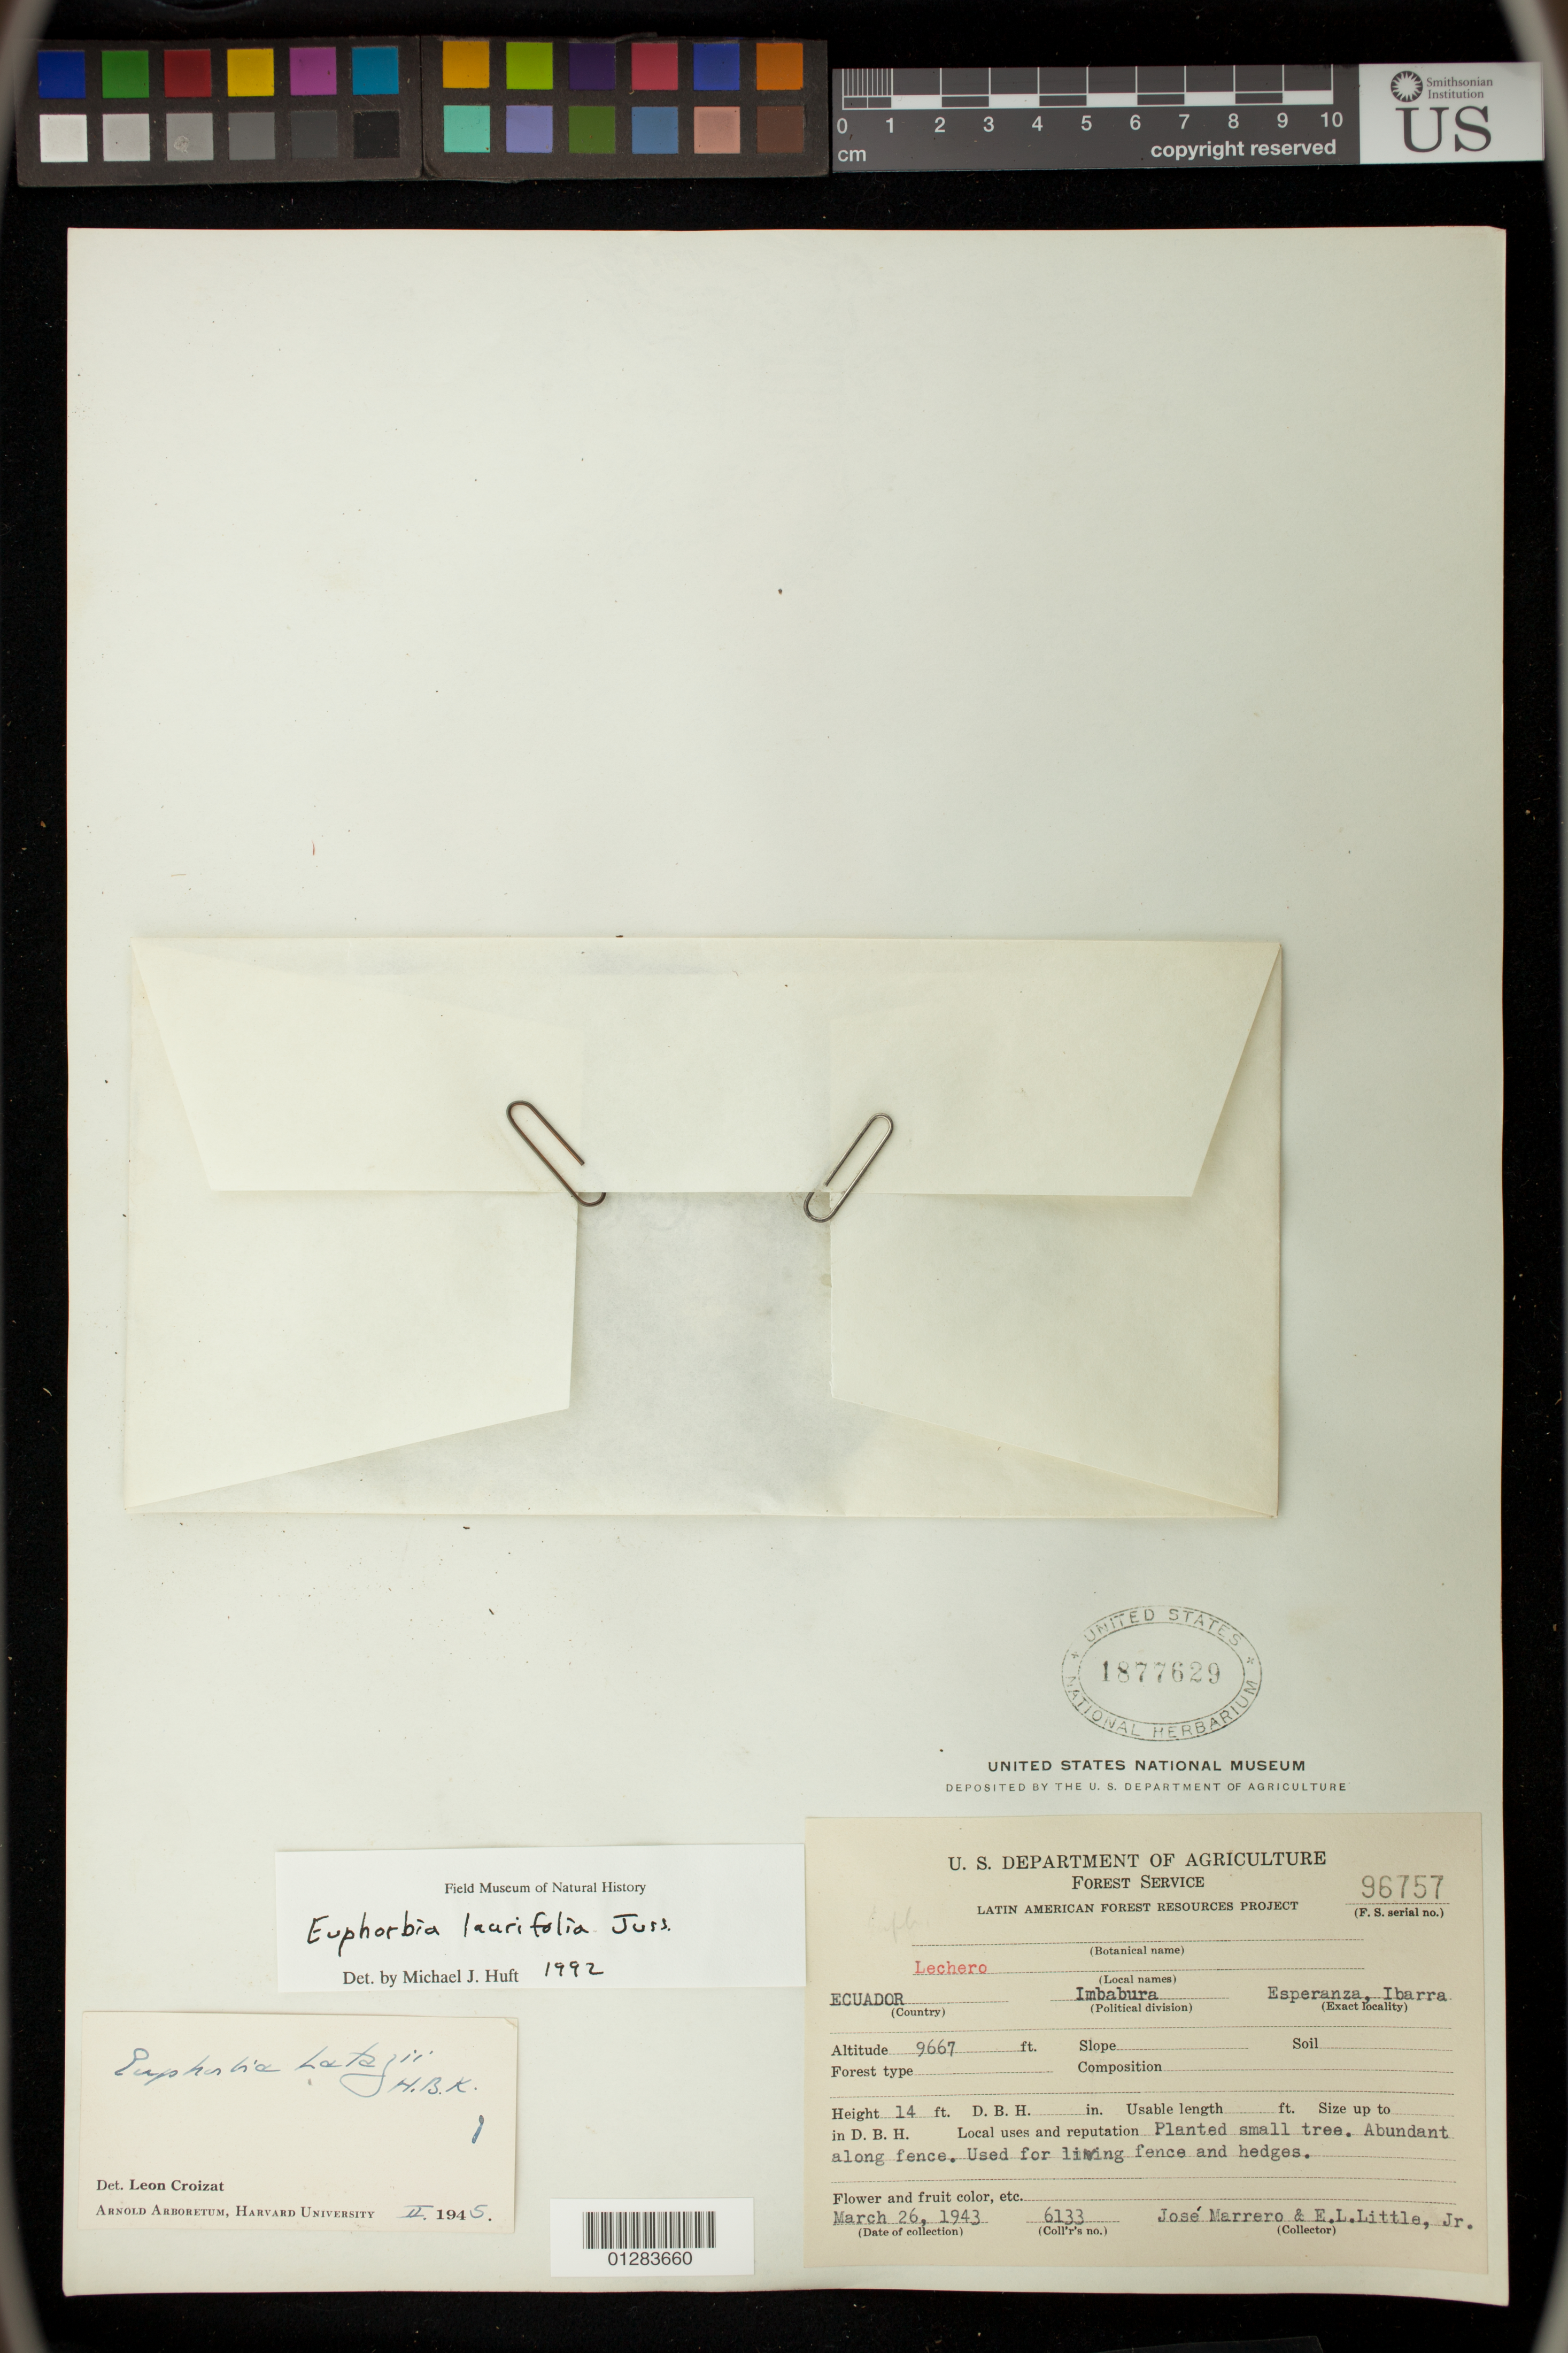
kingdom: Plantae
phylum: Tracheophyta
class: Magnoliopsida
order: Malpighiales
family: Euphorbiaceae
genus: Euphorbia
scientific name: Euphorbia laurifolia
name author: Juss. ex Lam.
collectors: J. Marrero & E. L. Little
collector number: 6133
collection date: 1943-03-26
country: Ecuador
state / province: Imbabura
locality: Esperanza, Ibarra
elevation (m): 2947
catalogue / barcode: US 1877629